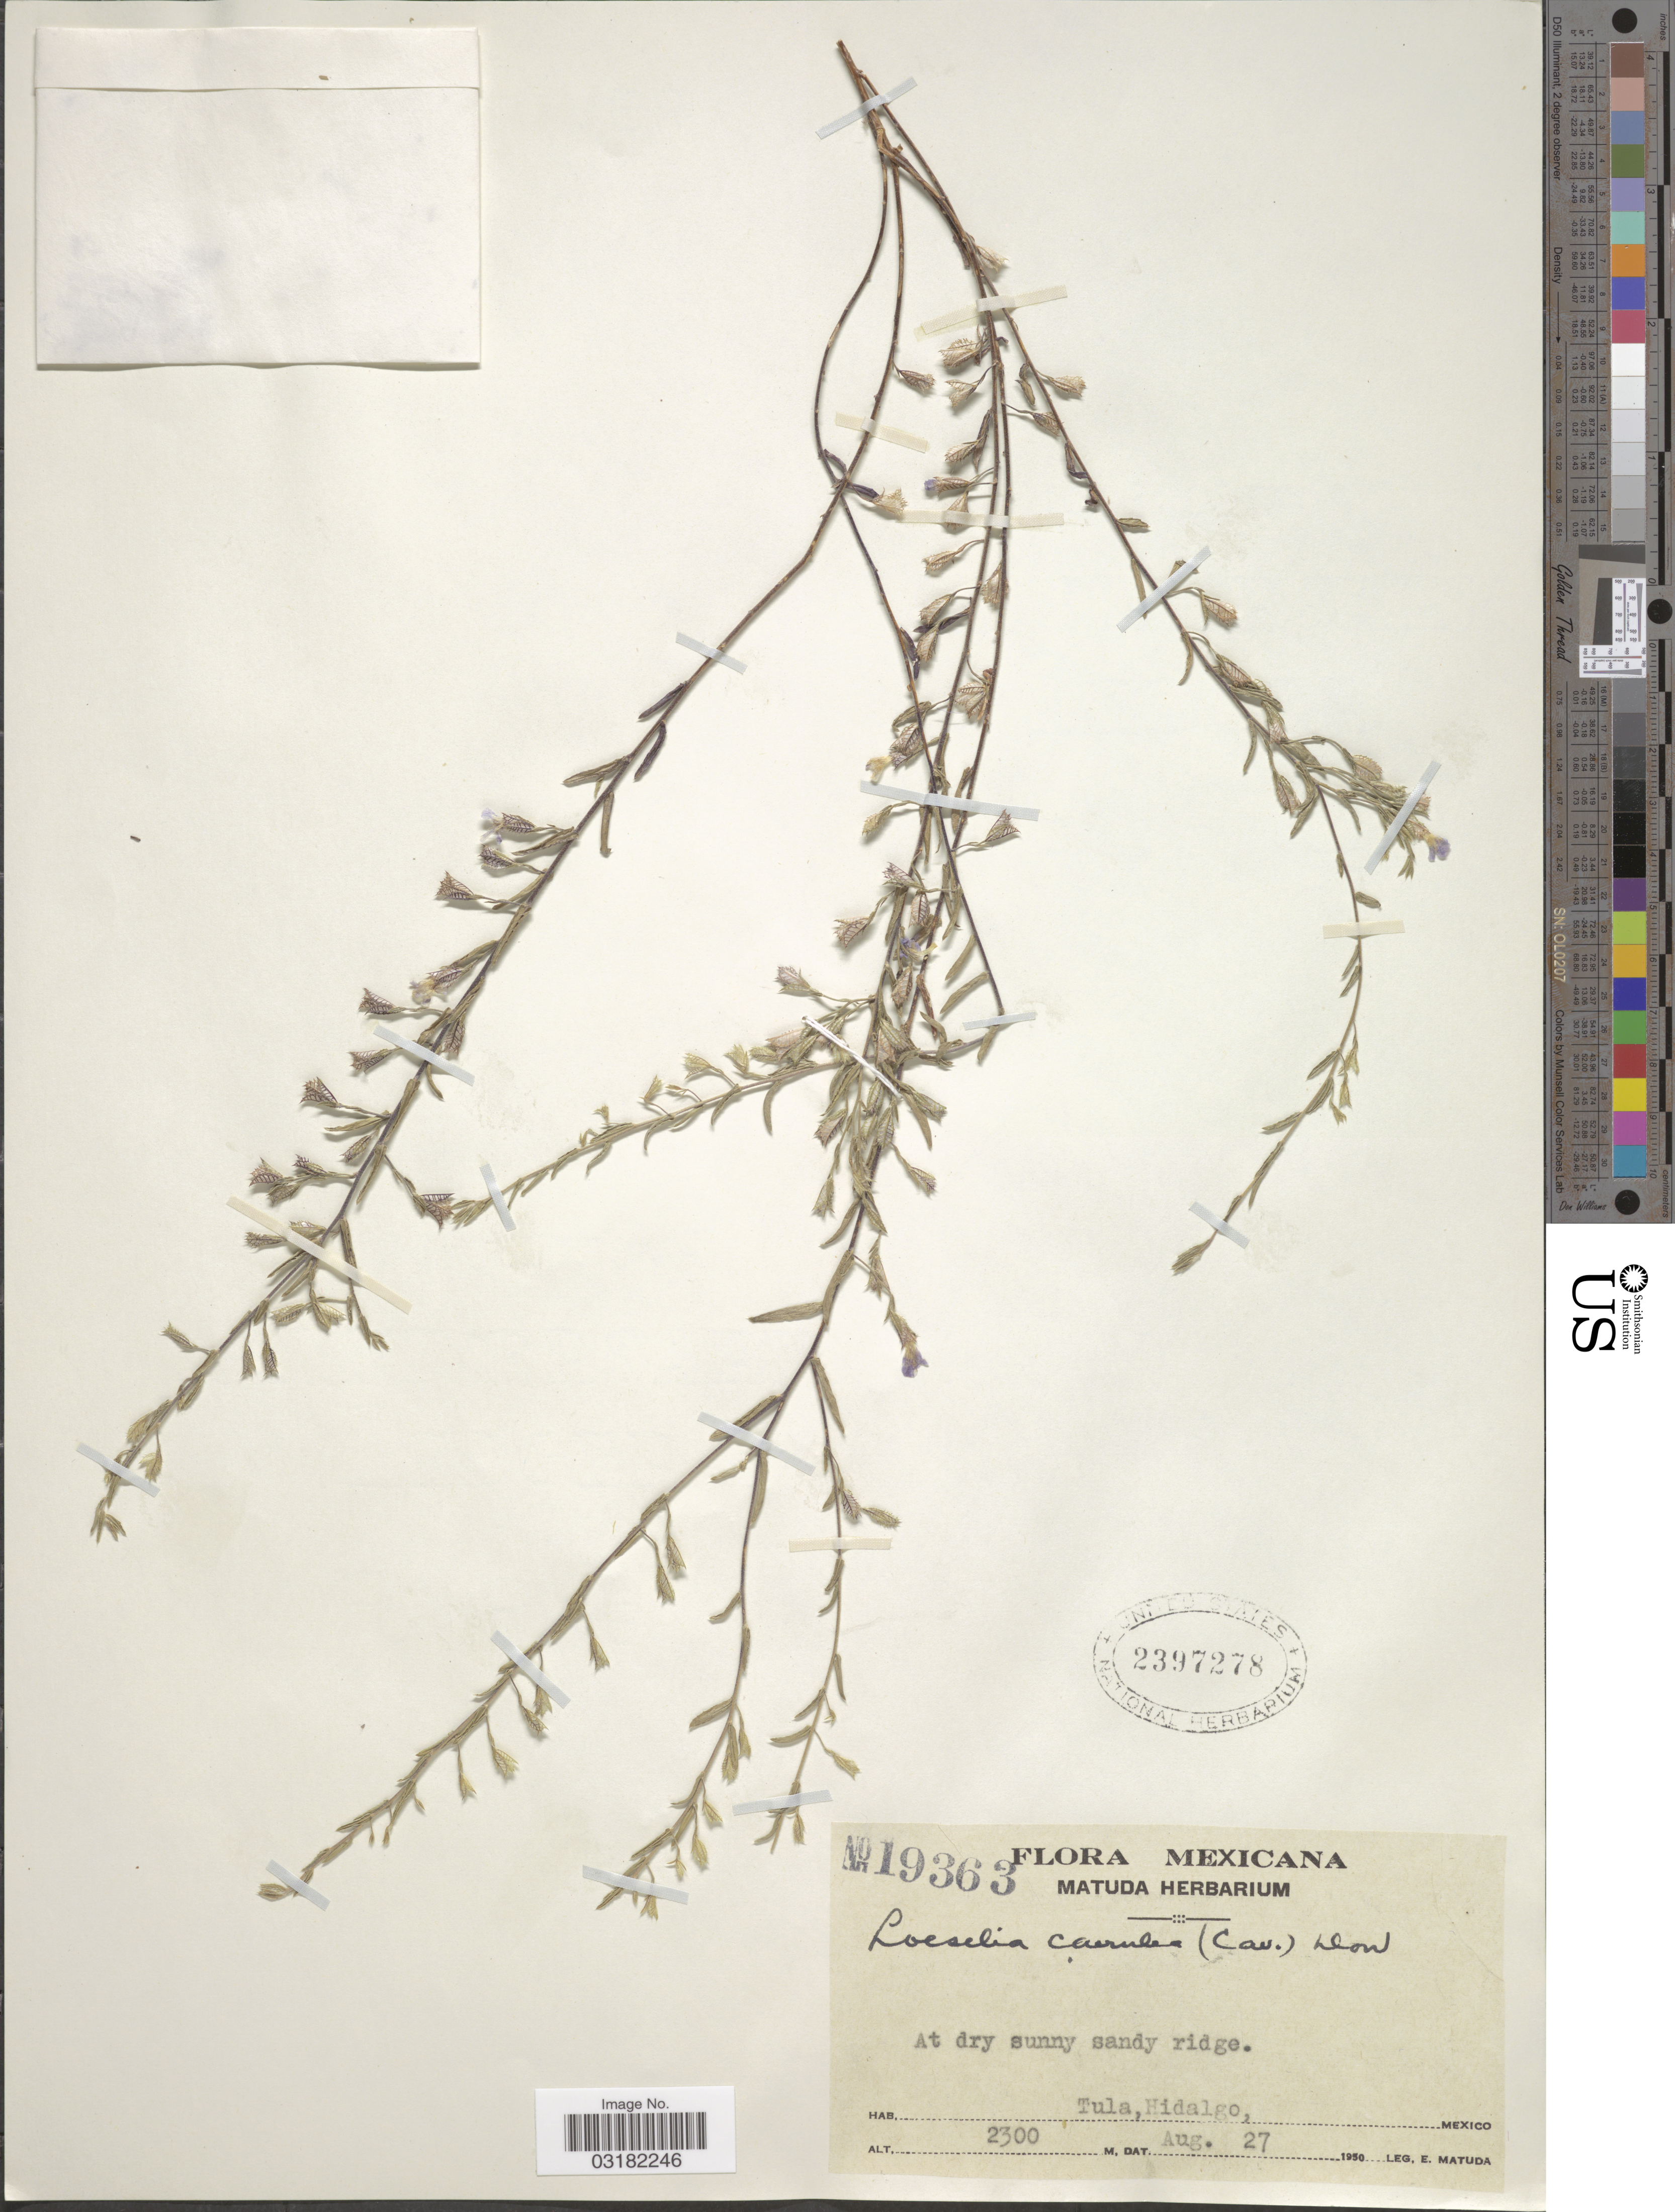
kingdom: Plantae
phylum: Tracheophyta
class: Magnoliopsida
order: Ericales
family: Polemoniaceae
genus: Loeselia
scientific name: Loeselia caerulea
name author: (Cav.) G. Don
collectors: E. Matuda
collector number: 19363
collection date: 1950-08-27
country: Mexico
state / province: Hidalgo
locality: At dry sunny sandy ridge. Tula.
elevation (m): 2300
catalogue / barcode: US 2397278